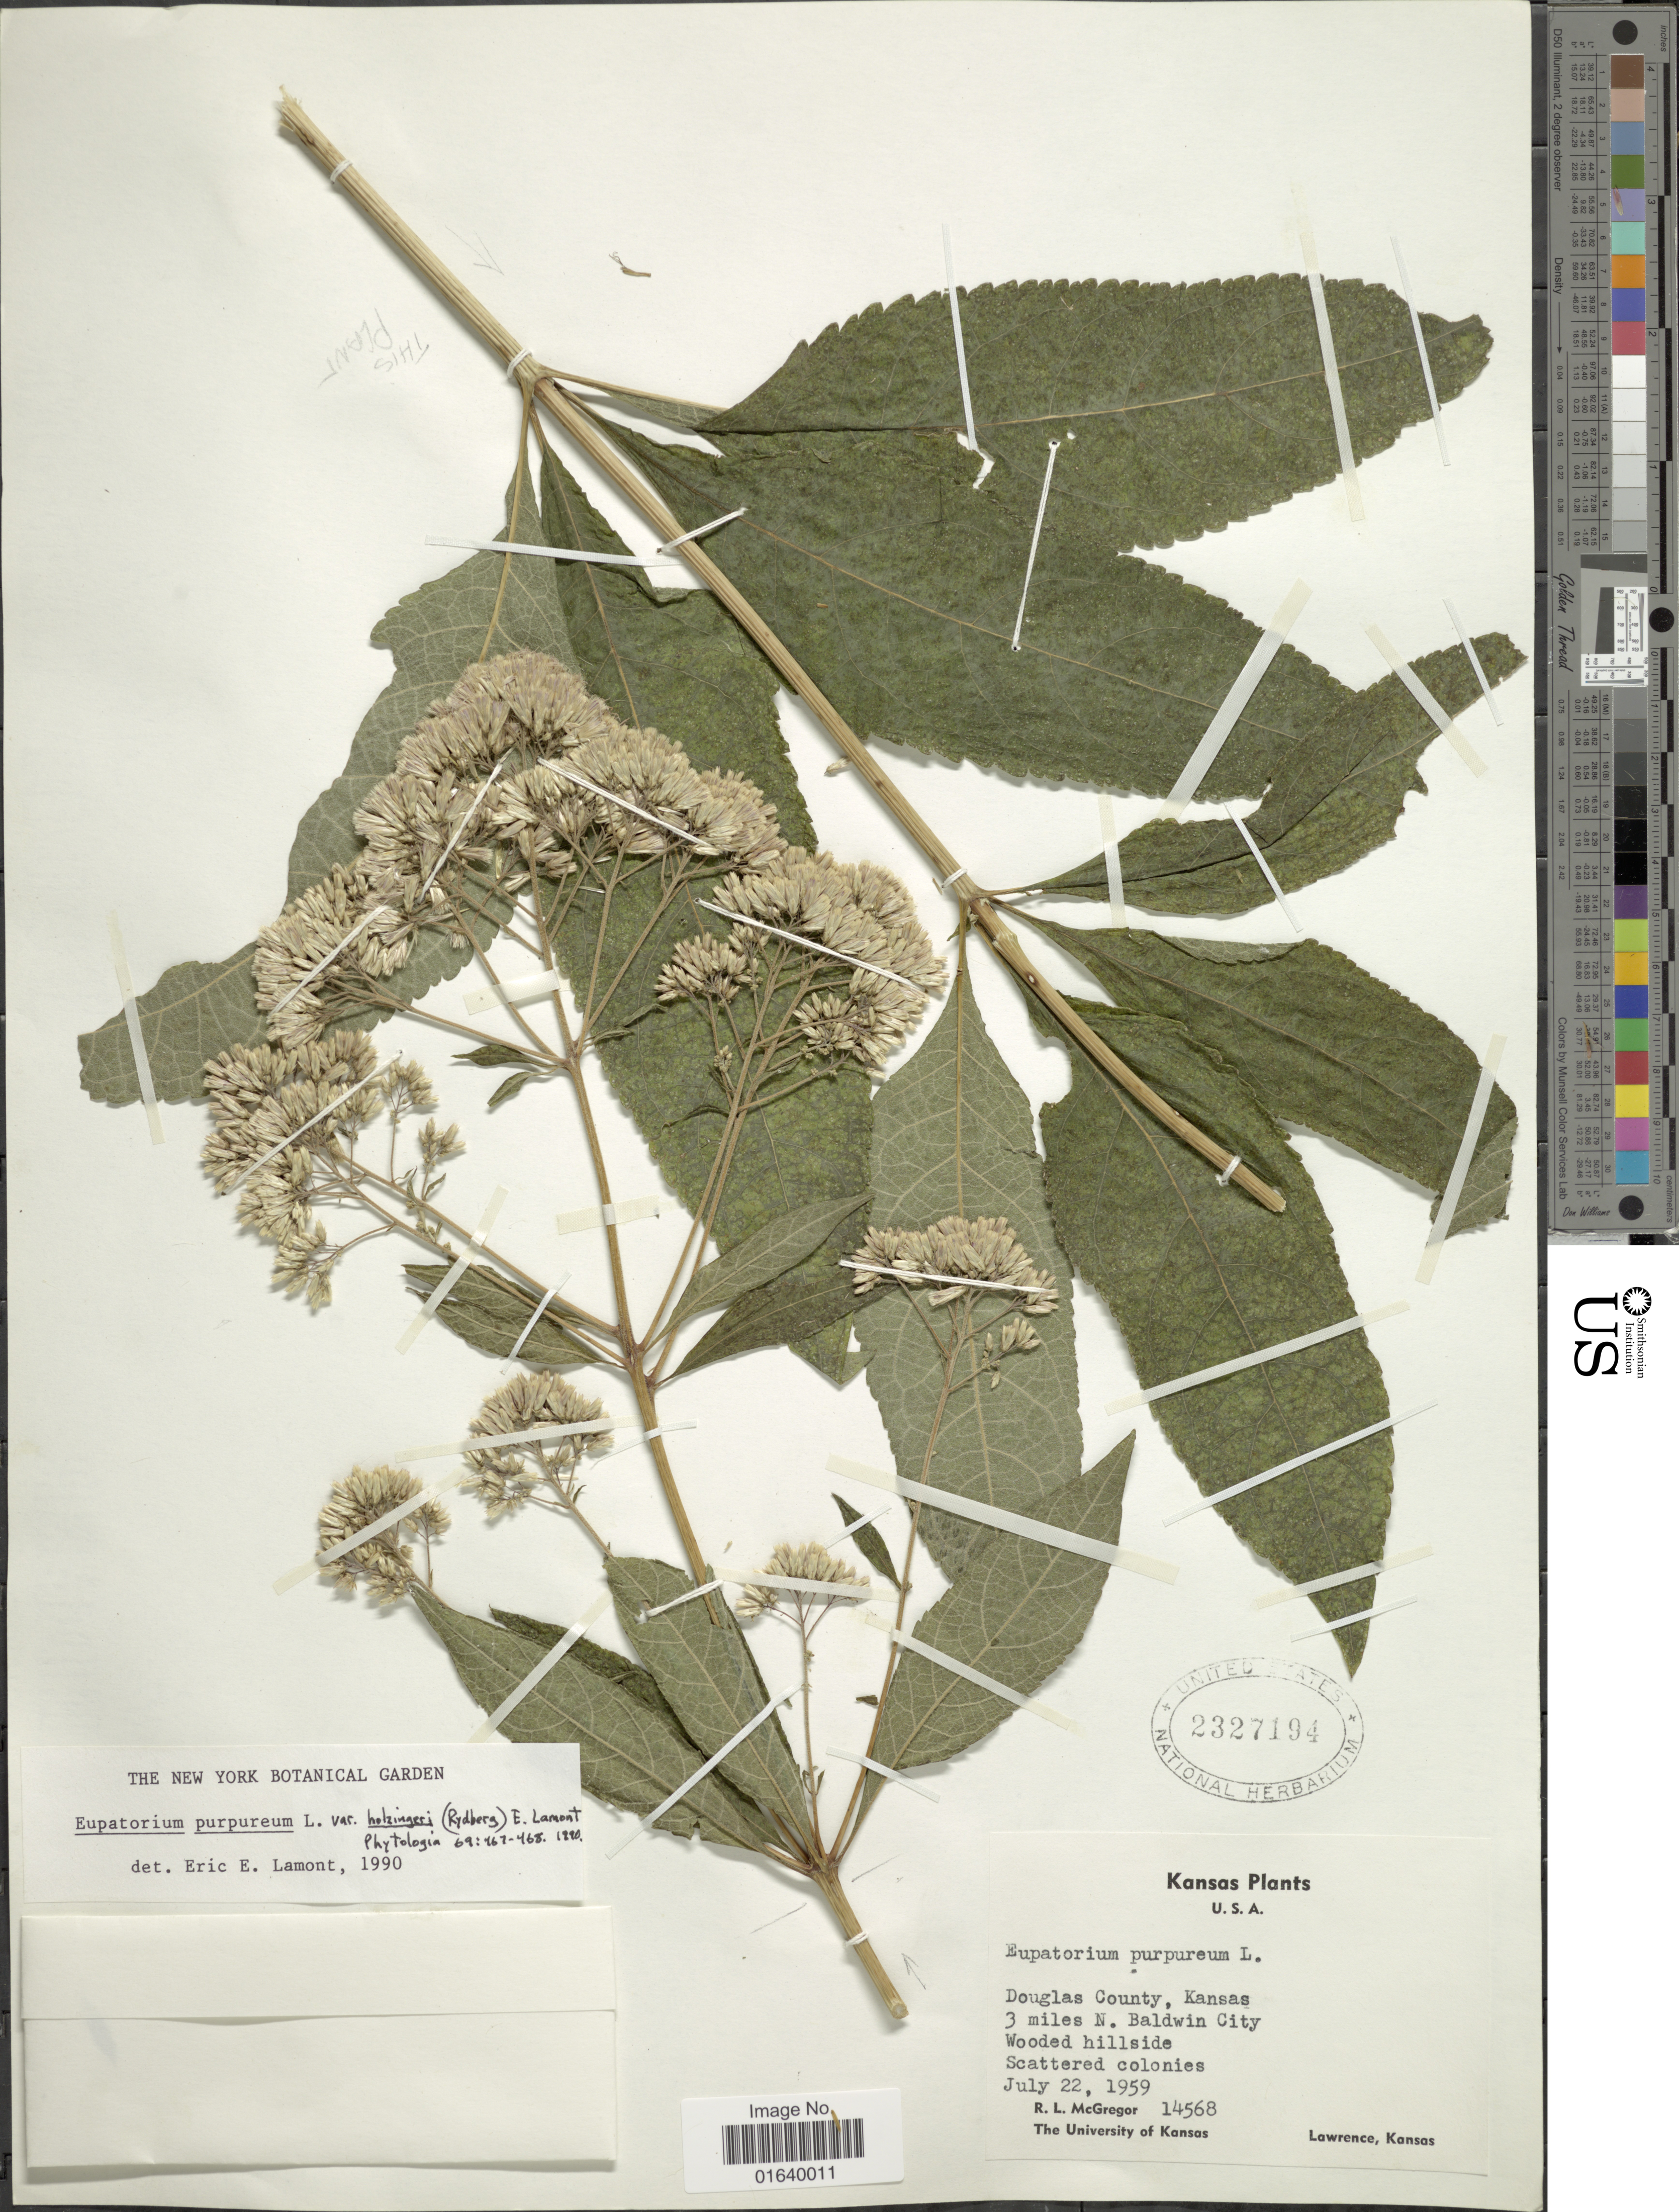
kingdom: Plantae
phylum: Tracheophyta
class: Magnoliopsida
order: Asterales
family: Asteraceae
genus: Eupatorium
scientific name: Eupatorium purpureum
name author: (L.) E.E. Lamont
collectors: R. McGregor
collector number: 14568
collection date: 1959-07-22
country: United States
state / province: Kansas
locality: Kansas, Douglas County, 3 miles N. Baldwin City. Wooded Hills, Scattered colonies.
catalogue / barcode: US 2327194